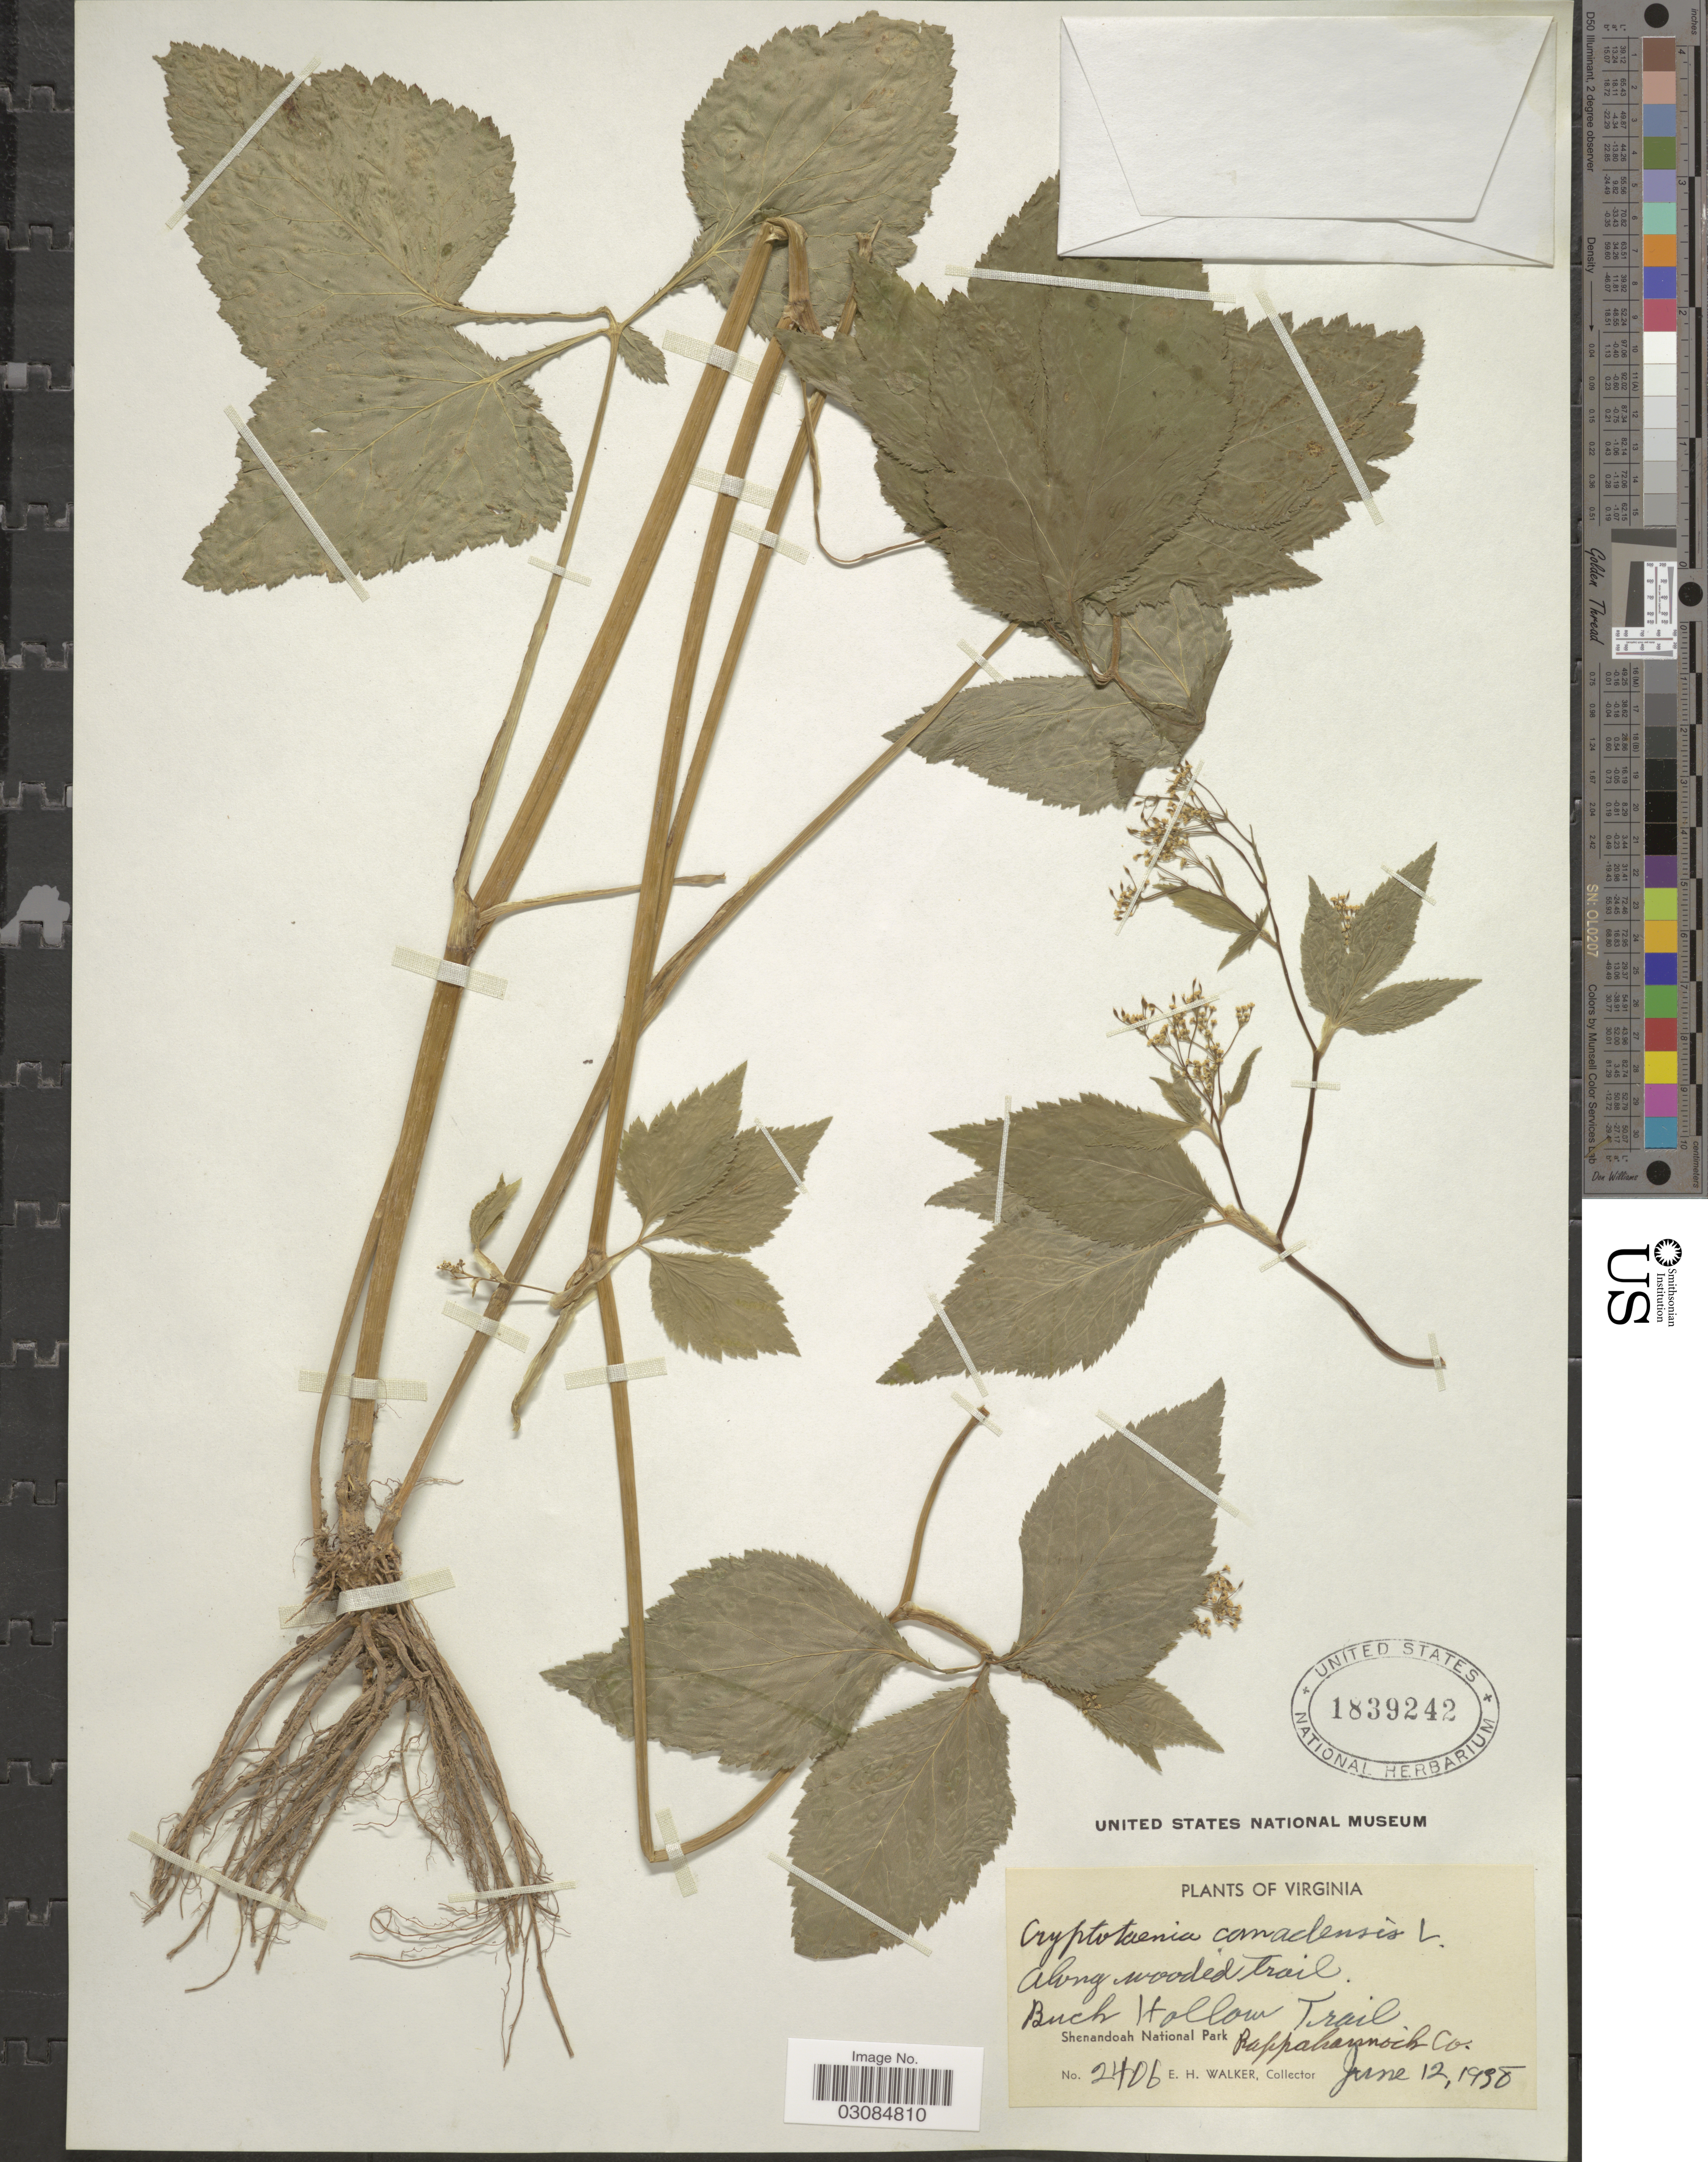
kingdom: Plantae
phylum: Tracheophyta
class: Magnoliopsida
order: Apiales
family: Apiaceae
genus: Cryptotaenia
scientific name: Cryptotaenia canadensis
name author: (L.) DC.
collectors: E. H. Walker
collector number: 2406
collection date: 1938-06-12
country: United States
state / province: Virginia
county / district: Rappahannock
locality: Along wooded trail. Buck Hollow Trail. Shenandoah National Park.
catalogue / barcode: US 1839242